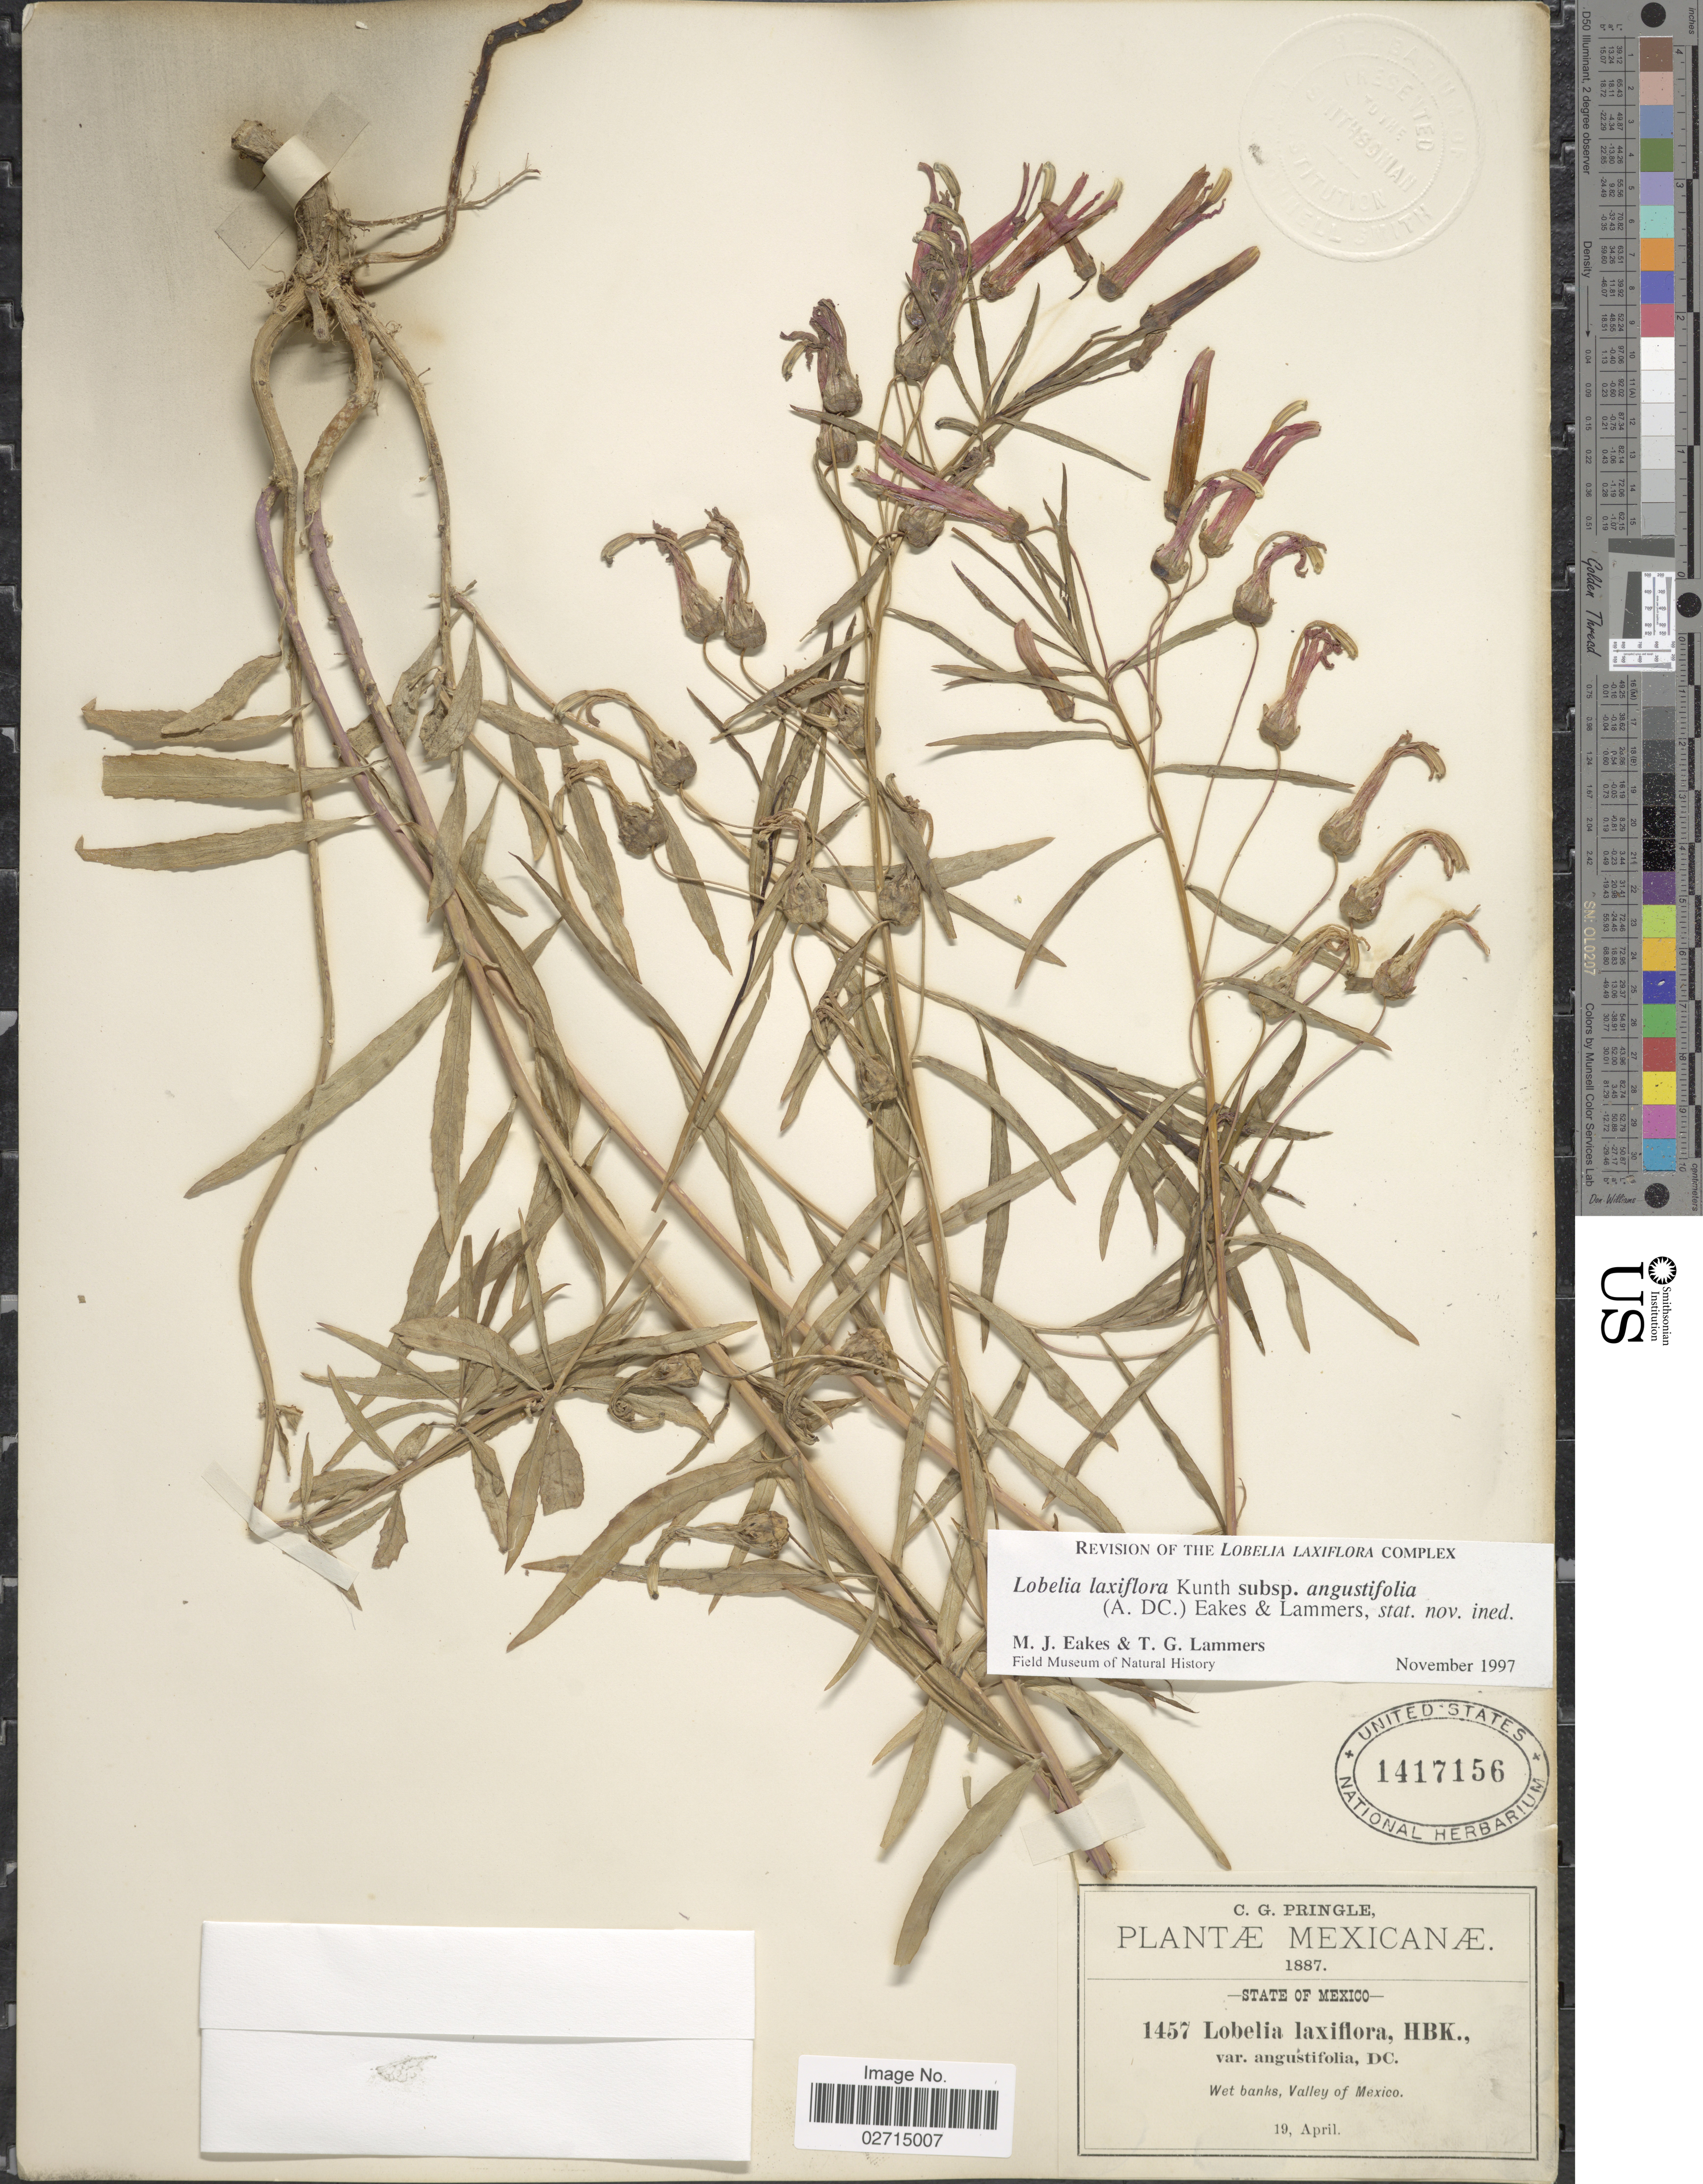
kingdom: Plantae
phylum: Tracheophyta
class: Magnoliopsida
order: Asterales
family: Campanulaceae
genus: Leptocodon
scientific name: Leptocodon laxiflora var. angustifolia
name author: A. DC.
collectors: C. G. Pringle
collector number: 1457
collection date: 1887-04-19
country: Mexico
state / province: México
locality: State of Mexico, Wet banks, Valley of Mexico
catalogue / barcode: US 1417156